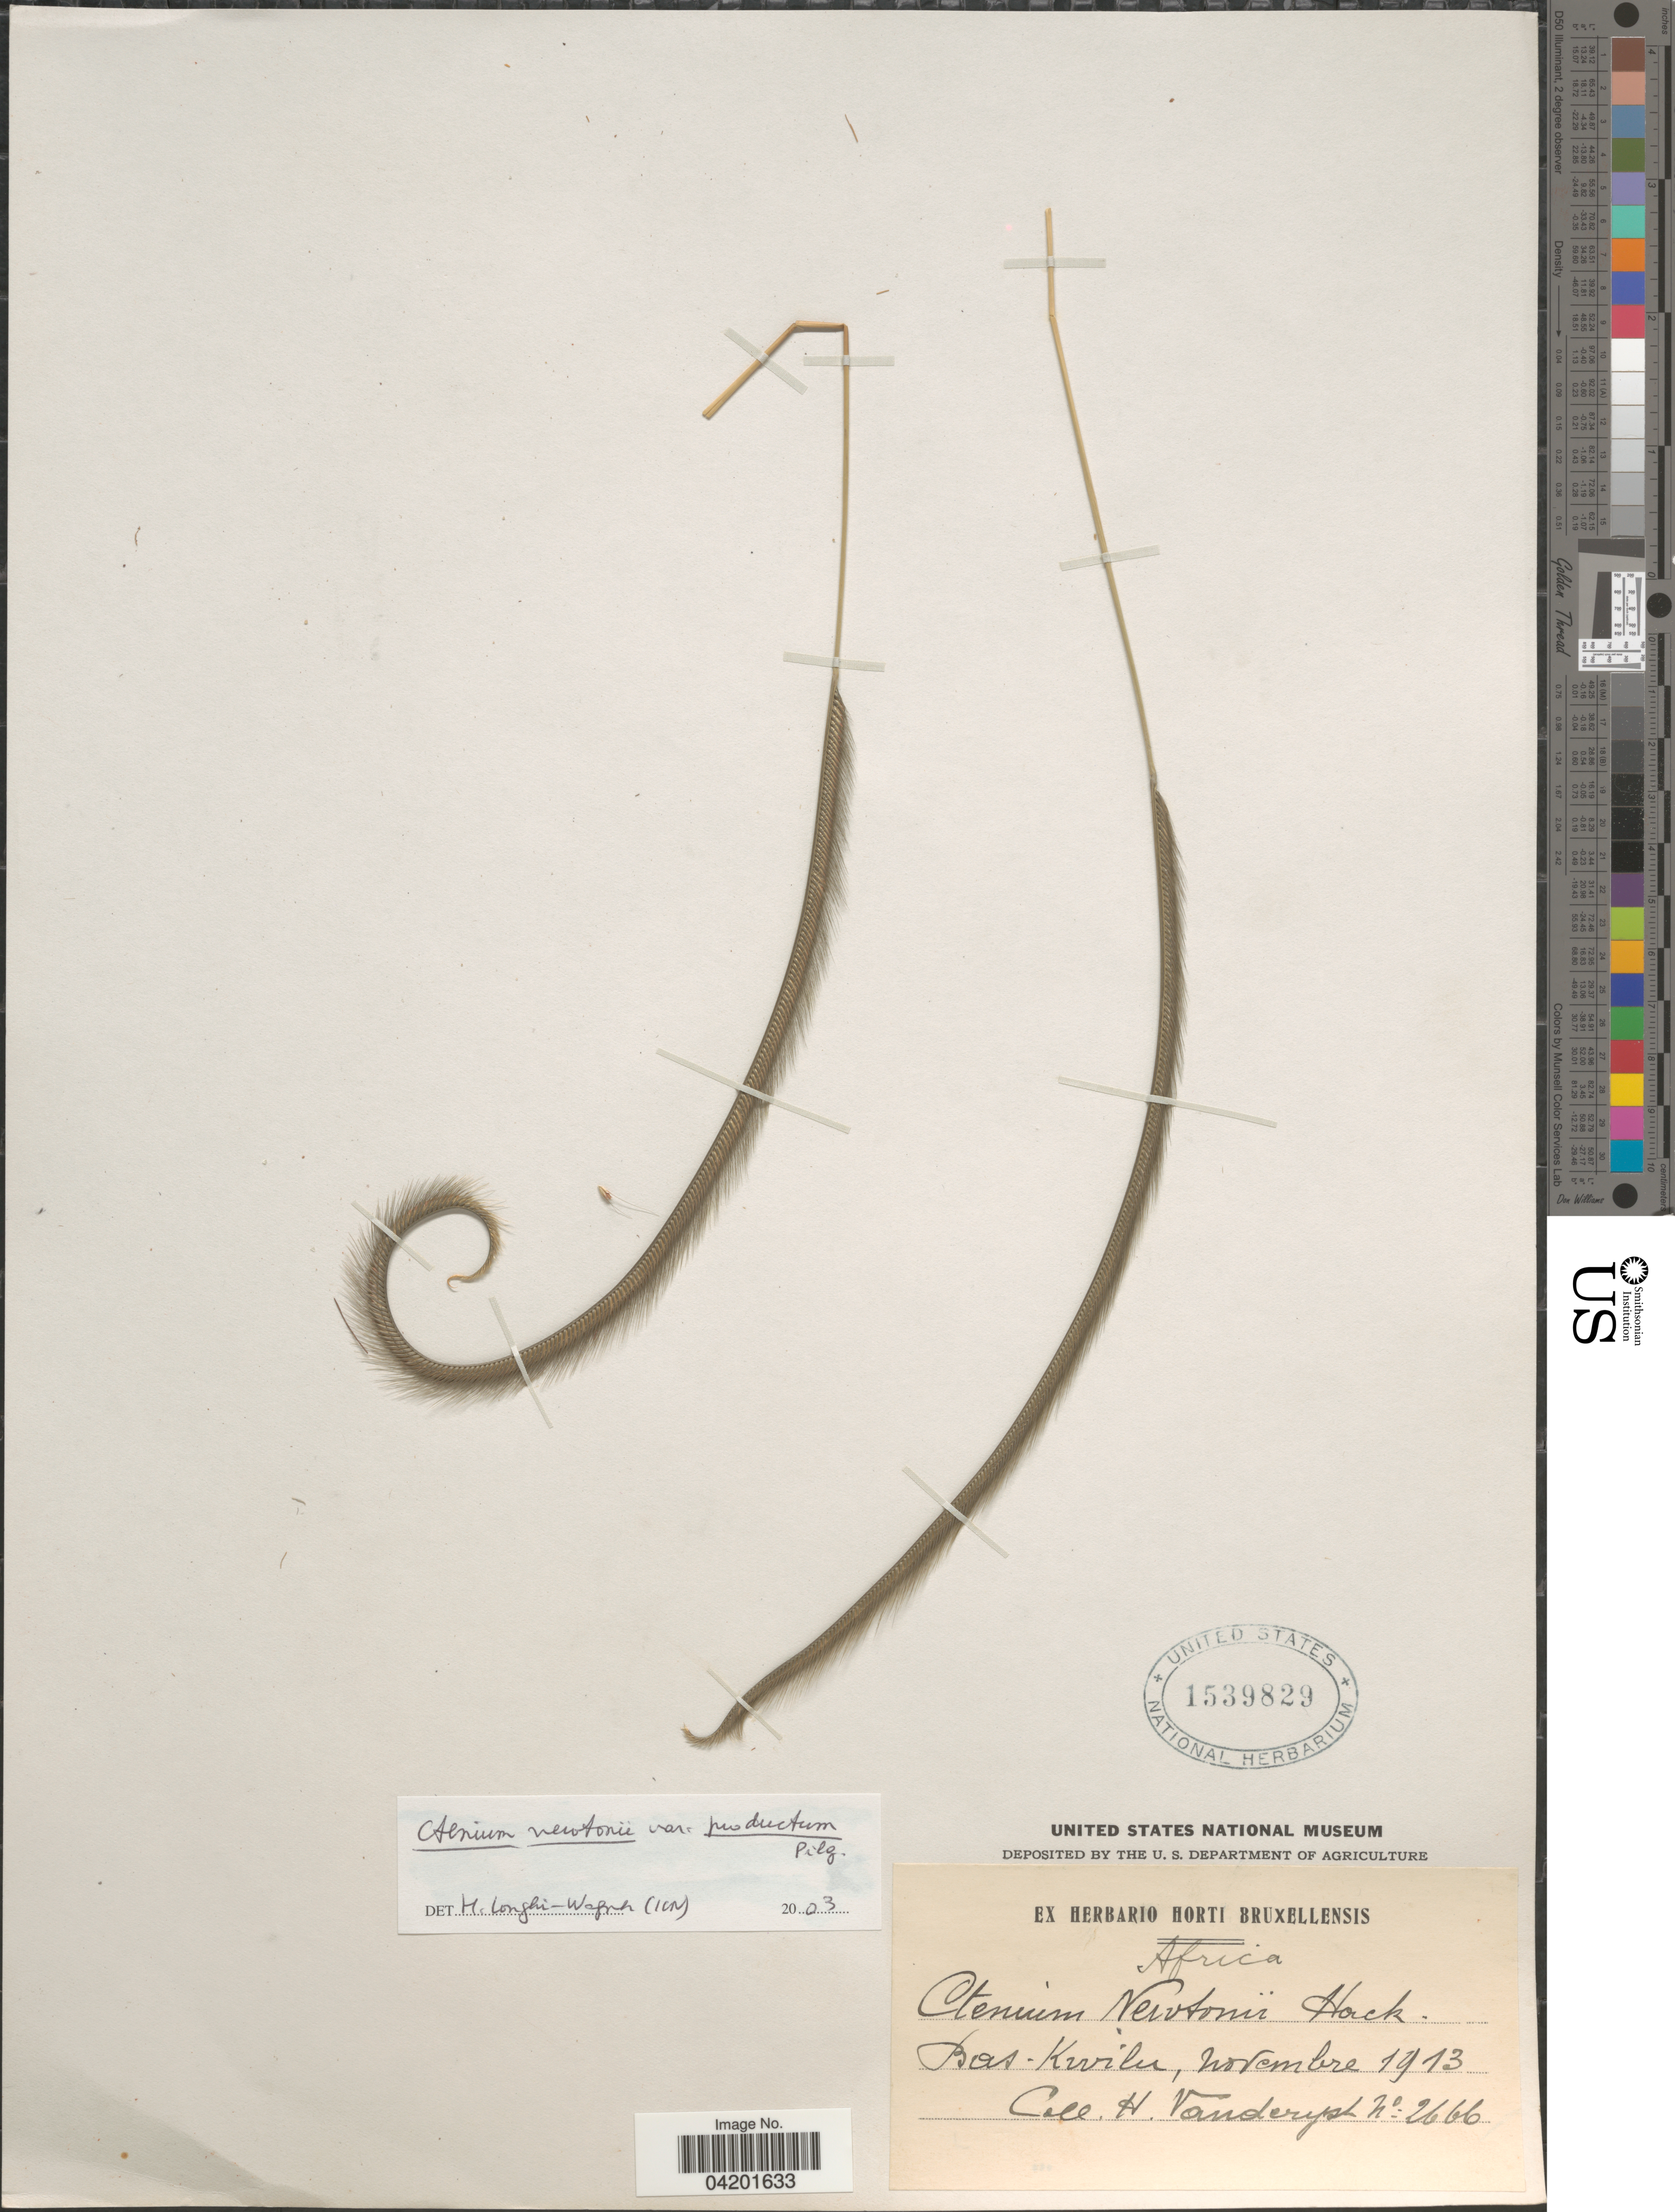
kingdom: Plantae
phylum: Tracheophyta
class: Liliopsida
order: Poales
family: Poaceae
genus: Ctenium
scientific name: Ctenium newtonii var. productum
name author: Pilg.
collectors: H. J. R. Vanderyst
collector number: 2666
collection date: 1913-11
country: Congo, Democratic Republic of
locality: Africa. Bas-Kwilu.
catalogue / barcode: US 1539829